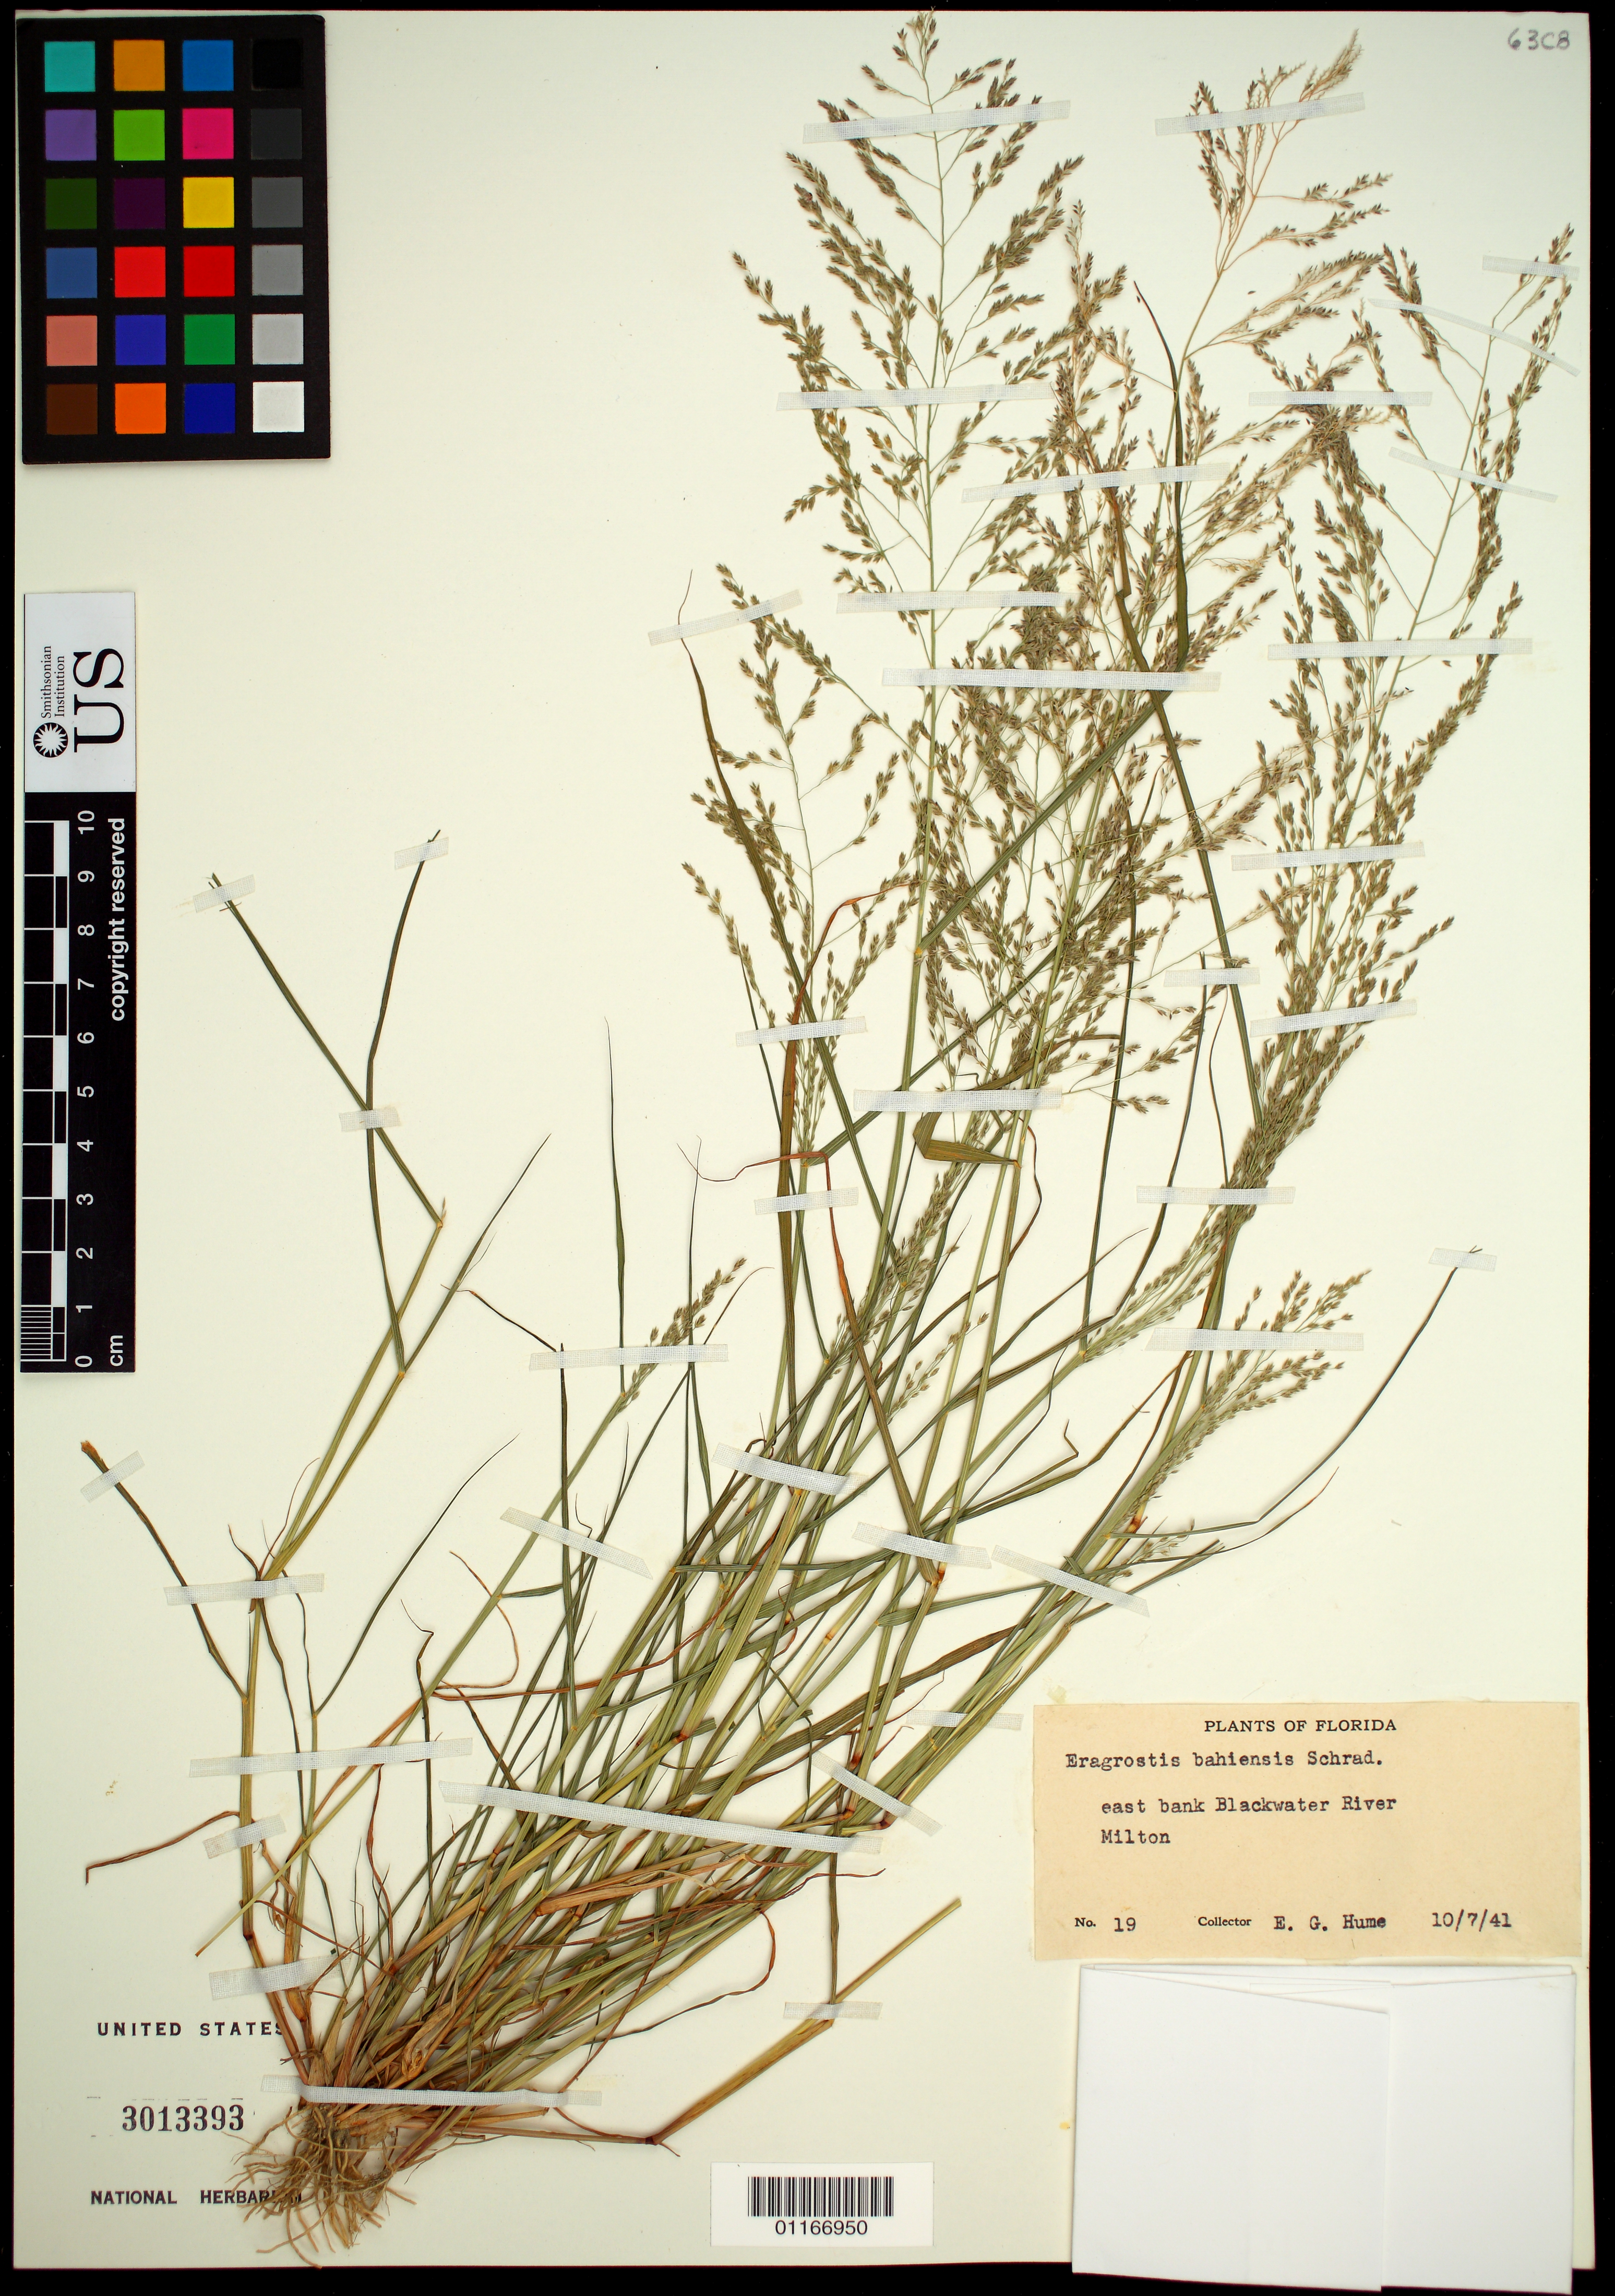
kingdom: Plantae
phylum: Tracheophyta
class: Liliopsida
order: Poales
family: Poaceae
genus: Eragrostis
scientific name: Eragrostis bahiensis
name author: Schrad. ex Schult.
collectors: E. Hume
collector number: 19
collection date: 1941-10-07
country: United States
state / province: Florida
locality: East bank Blackwater River, Milton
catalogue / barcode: US 3013393